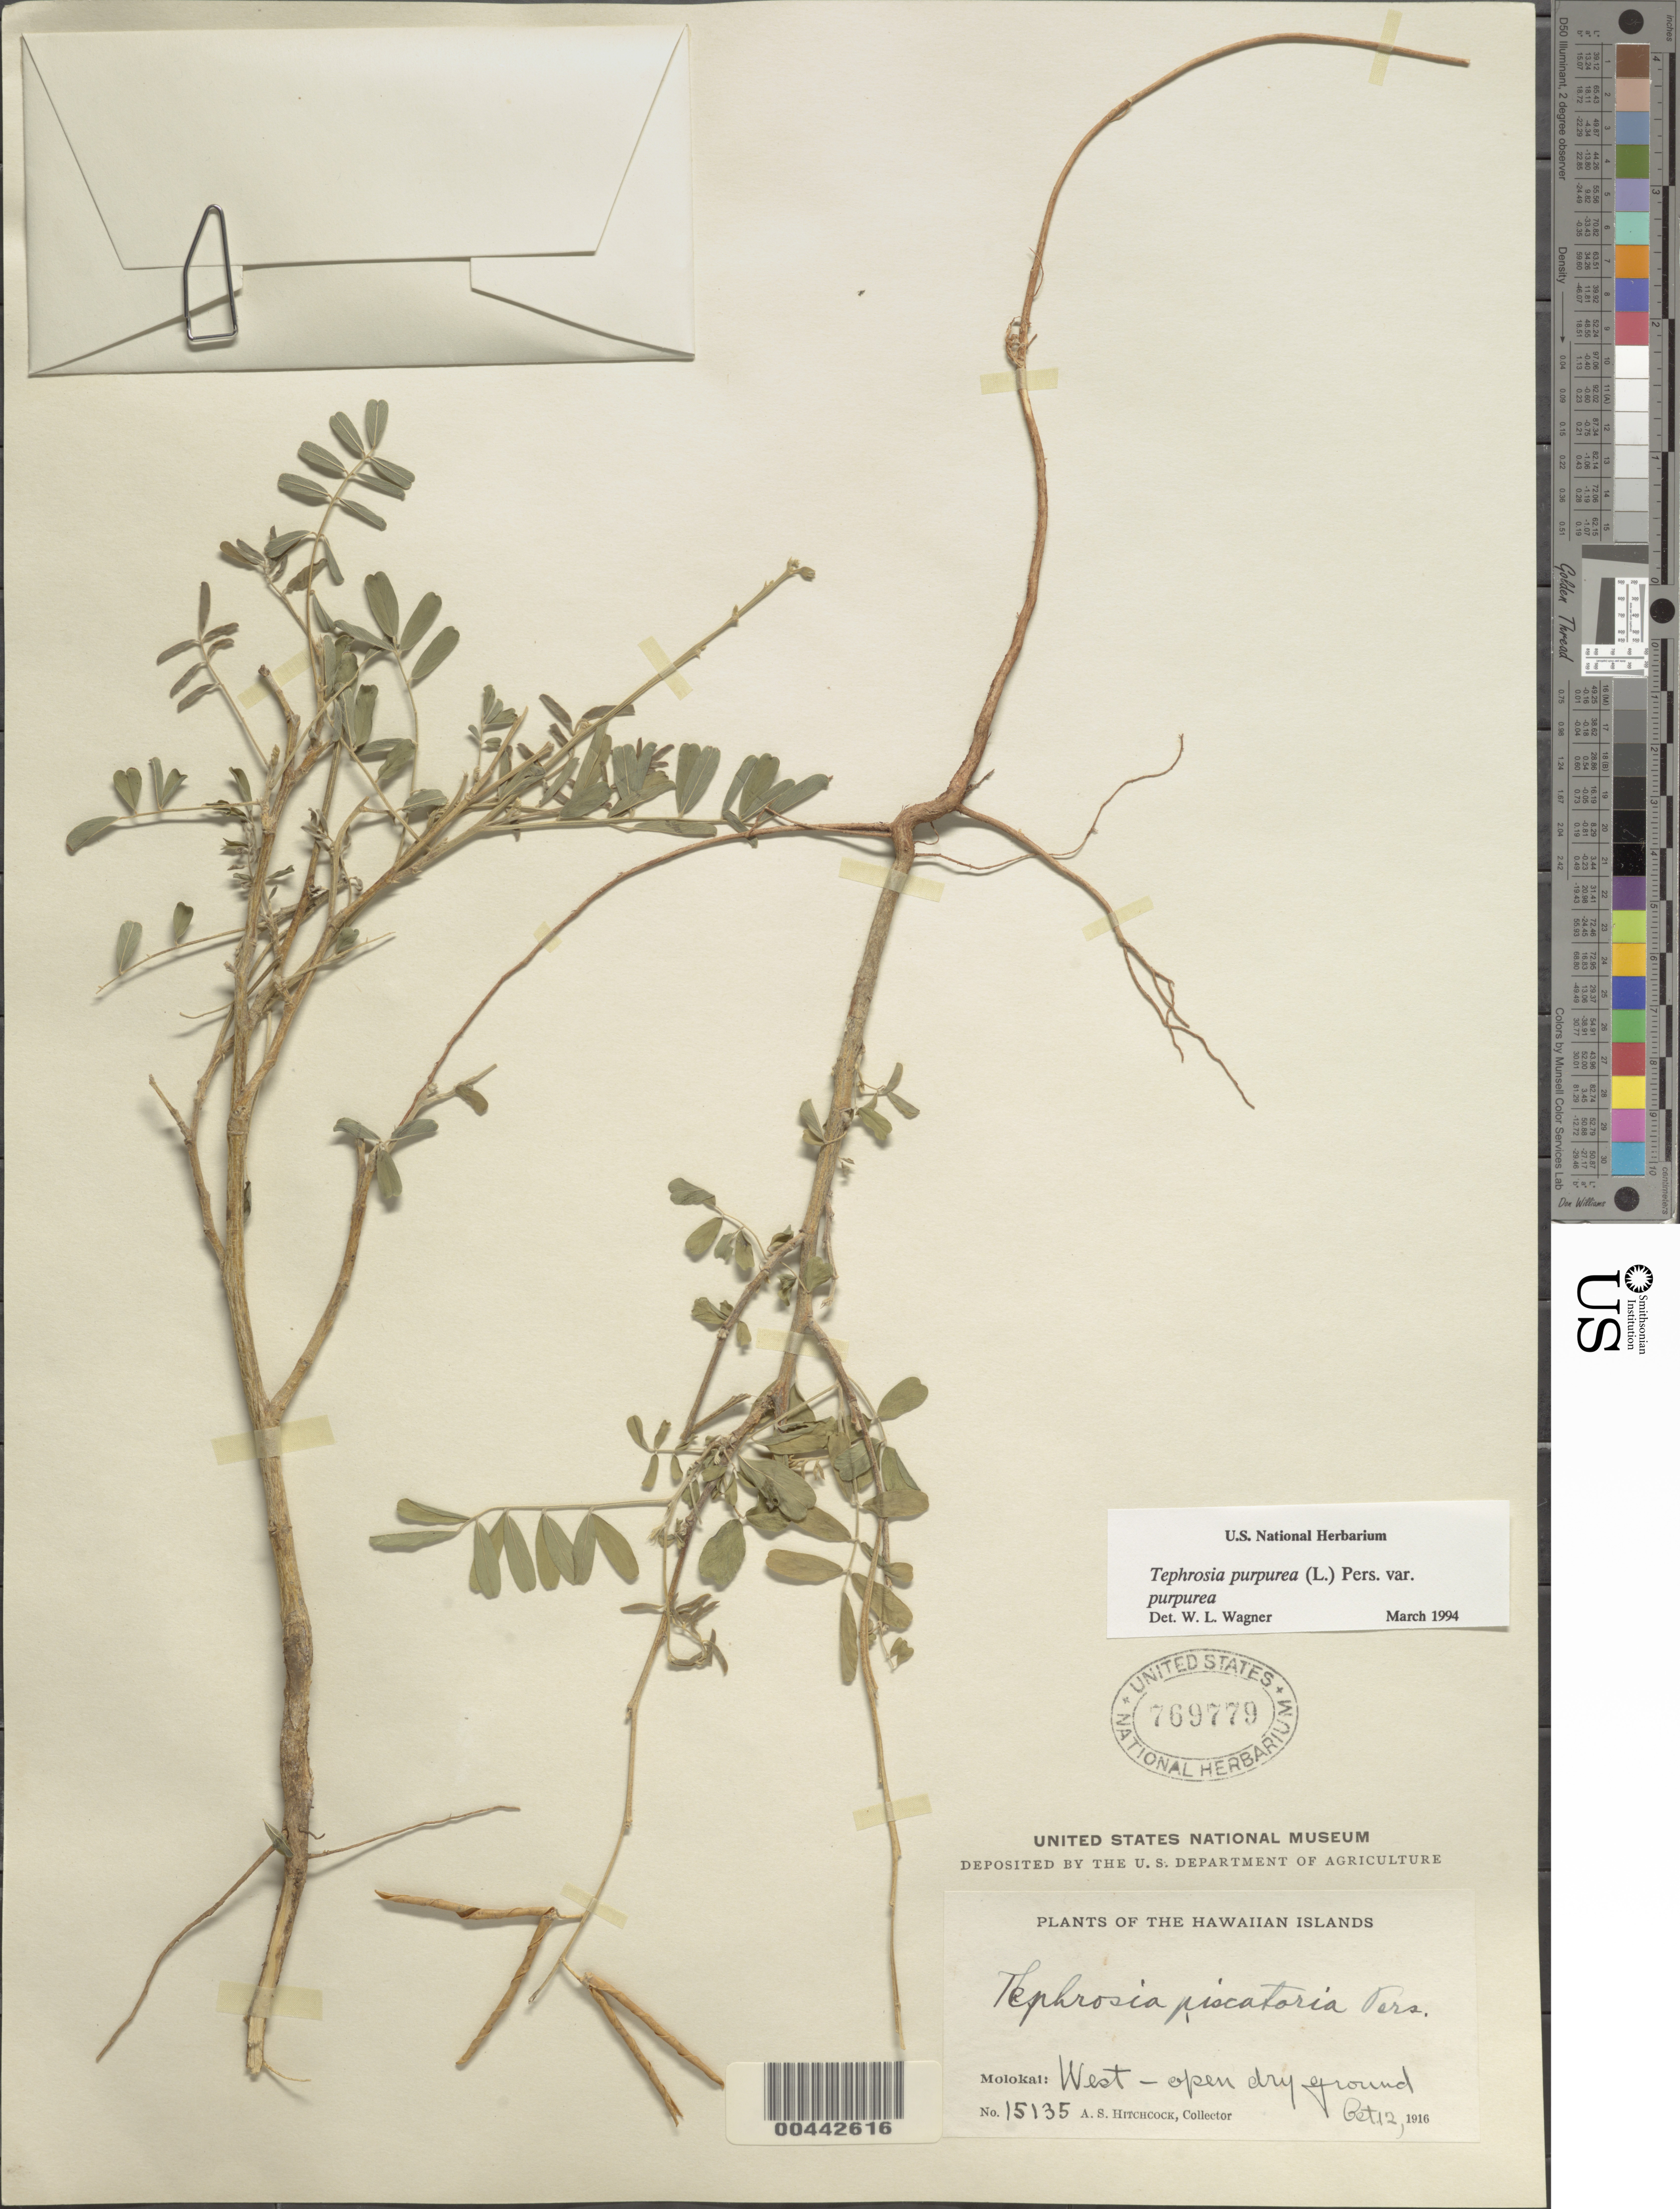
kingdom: Plantae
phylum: Tracheophyta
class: Magnoliopsida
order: Fabales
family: Fabaceae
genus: Tephrosia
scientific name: Tephrosia purpurea var. purpurea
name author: (L.) Pers.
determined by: Wagner, W. L., (BOT), Smithsonian Institution - National Museum of Natural History (UNITED STATES)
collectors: A. S. Hitchcock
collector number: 15135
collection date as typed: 12 Oct 1916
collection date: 1916-10-12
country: United States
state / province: Hawaii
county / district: Maui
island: Moloka'i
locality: West Molokai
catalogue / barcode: US 769779